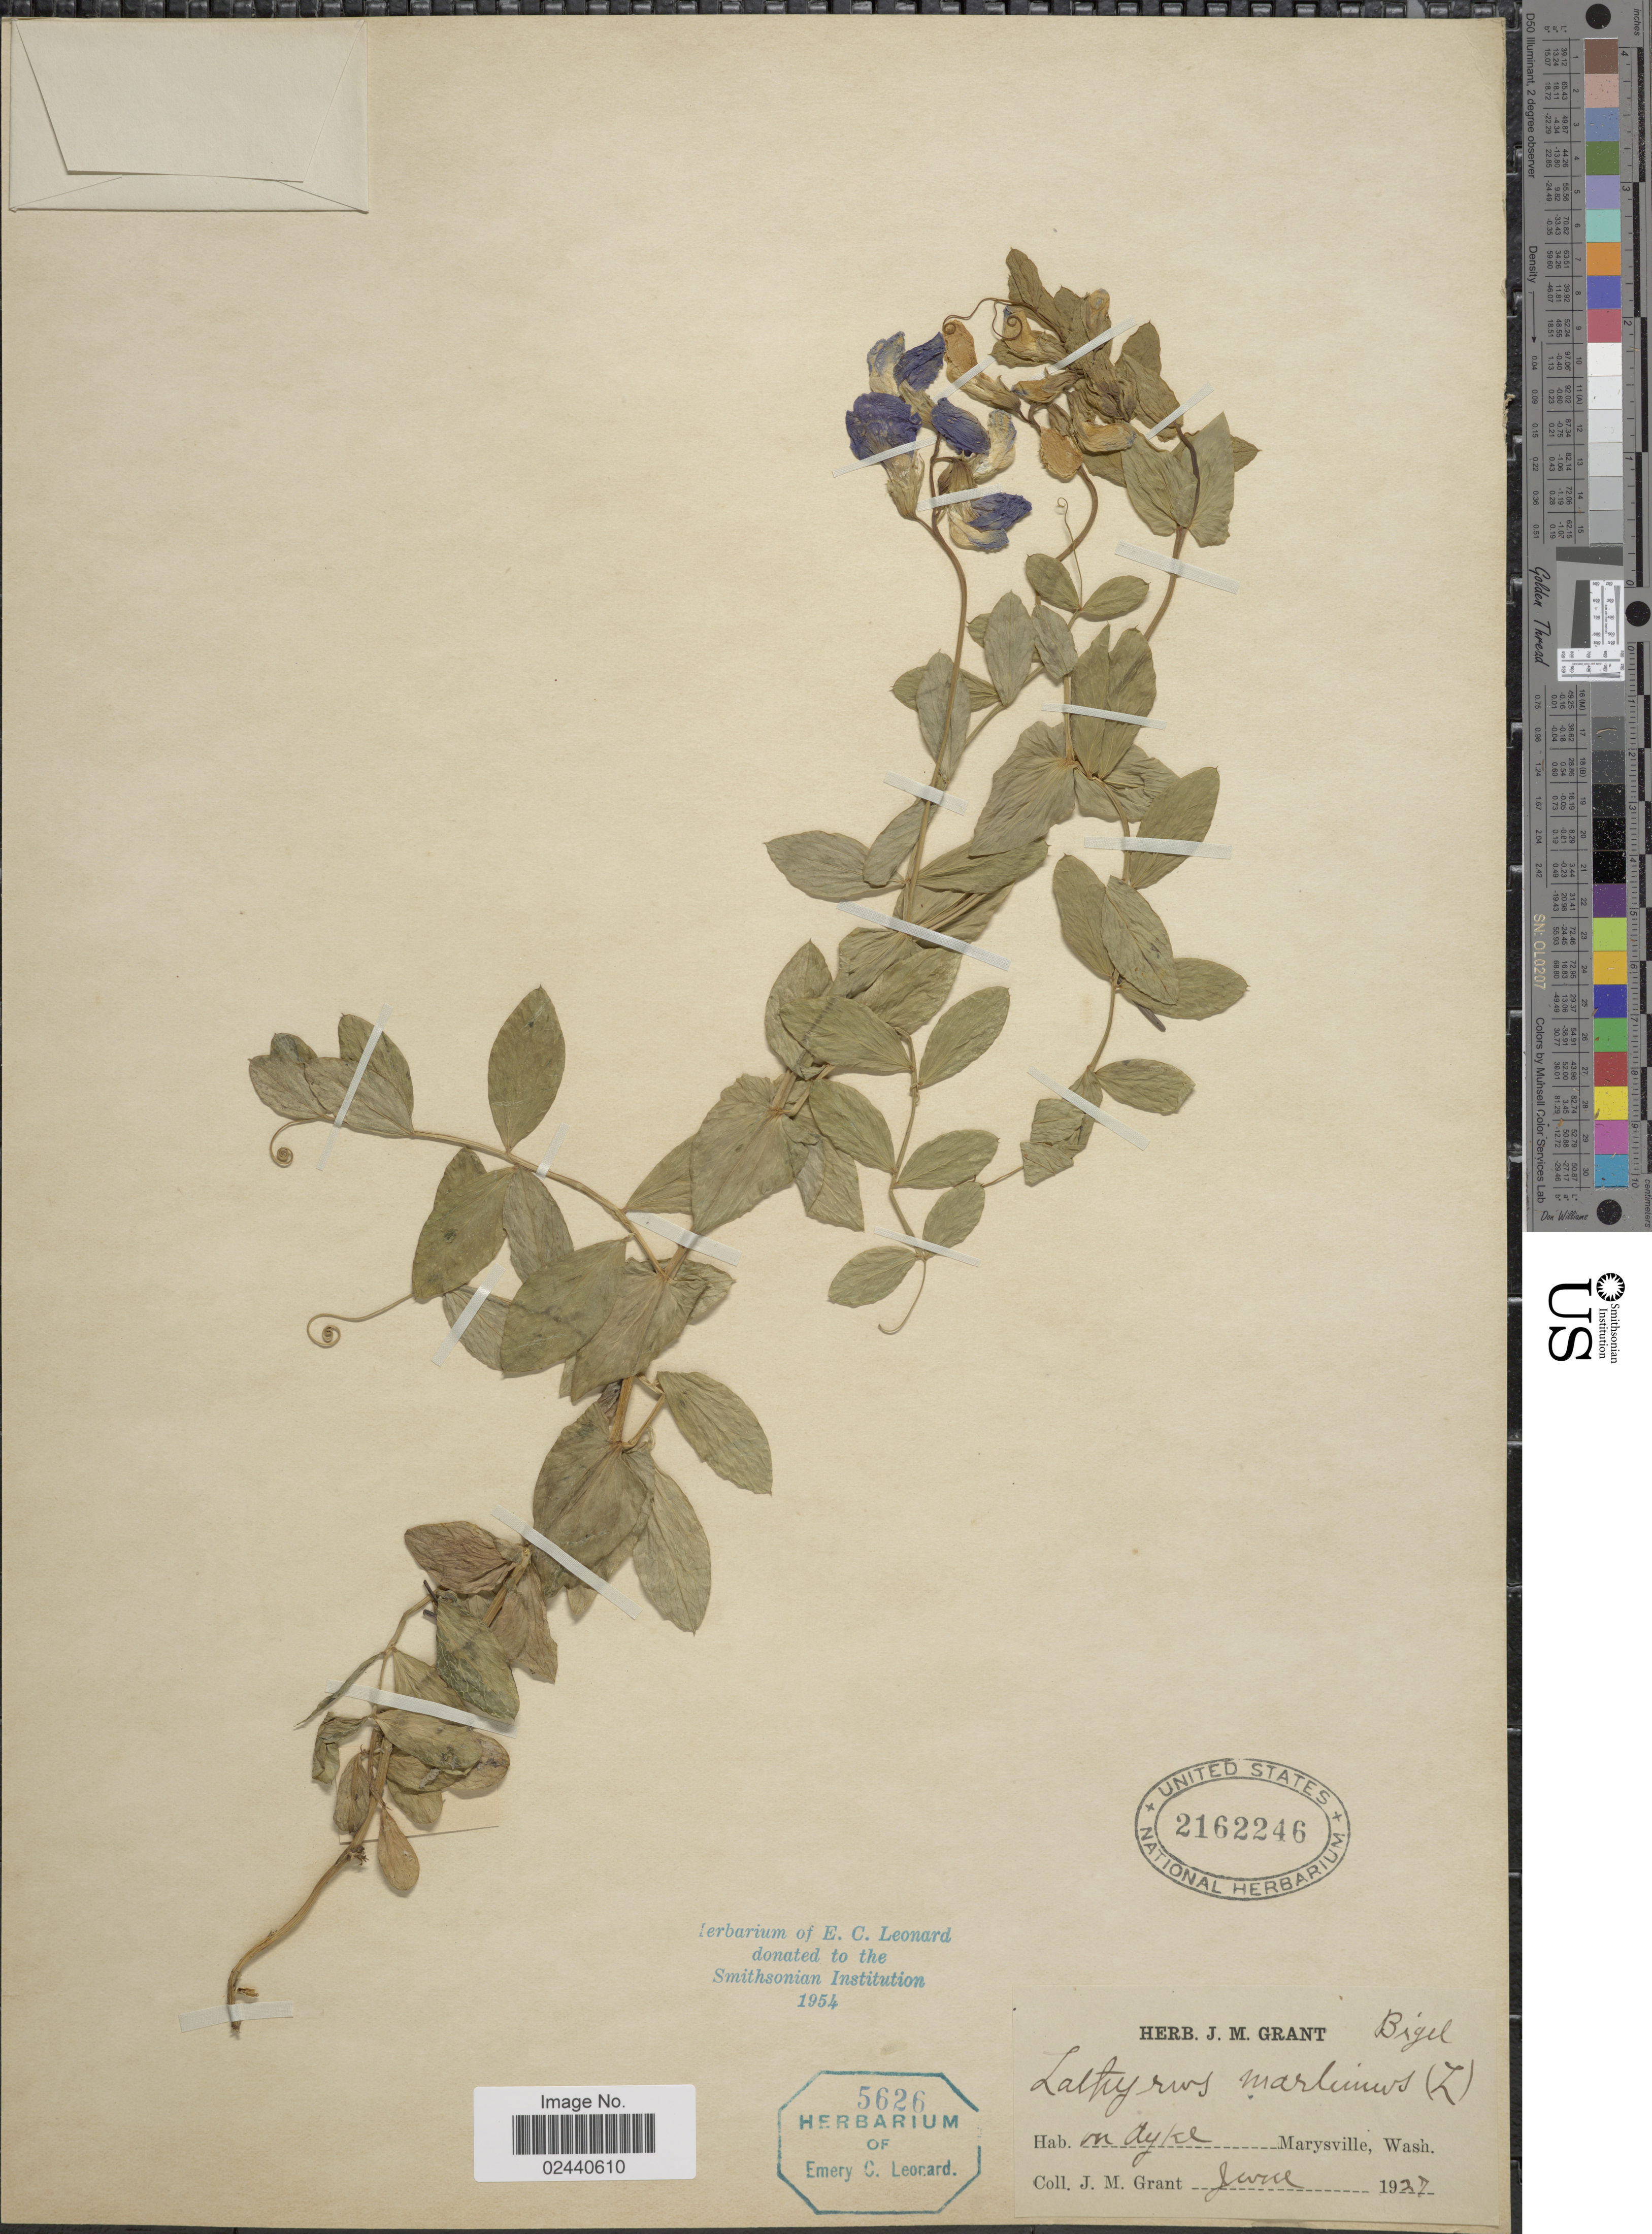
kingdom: Plantae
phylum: Tracheophyta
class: Magnoliopsida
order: Fabales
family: Fabaceae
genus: Lathyrus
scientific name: Lathyrus japonicus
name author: Willd.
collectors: J. M. Grant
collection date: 1927-06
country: United States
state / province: Washington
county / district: Snohomish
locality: Ayke, Marysville, Wash.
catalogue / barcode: US 2162246